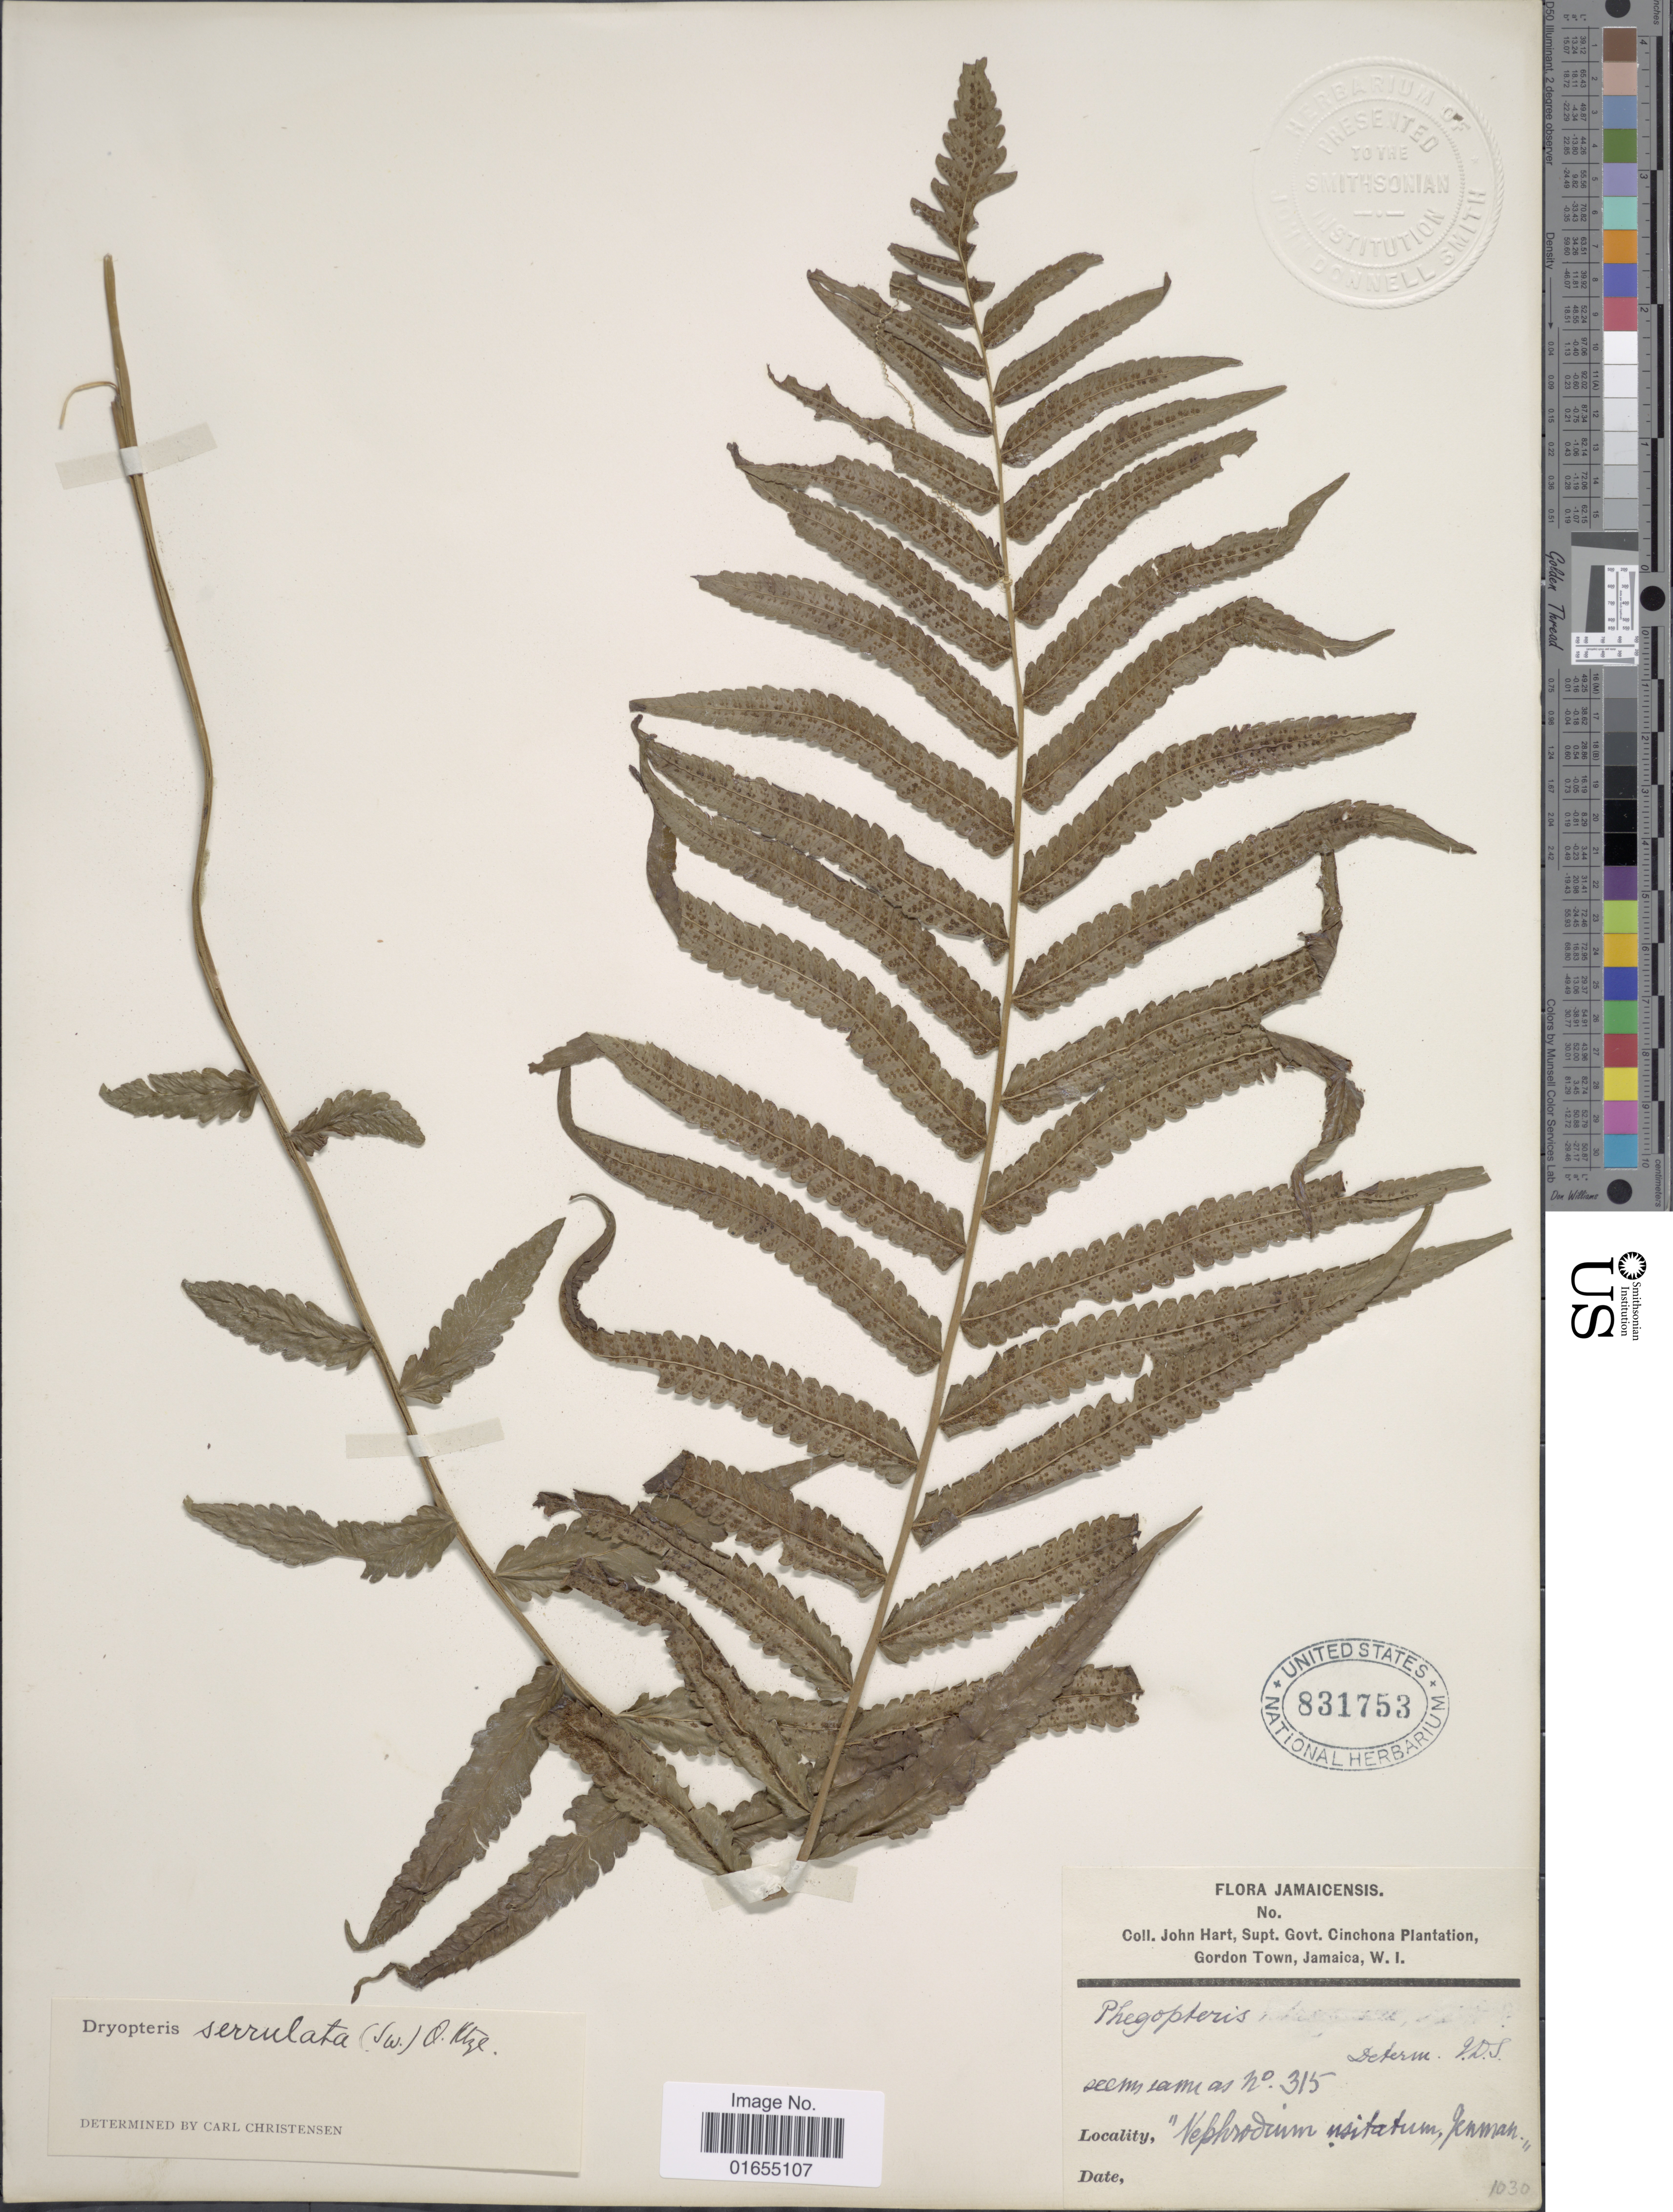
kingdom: Plantae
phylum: Tracheophyta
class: Polypodiopsida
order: Polypodiales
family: Thelypteridaceae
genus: Goniopteris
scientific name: Goniopteris serrulata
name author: (Sw.) J. Sm.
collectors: J. H. Hart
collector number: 315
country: Jamaica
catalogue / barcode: US 831753